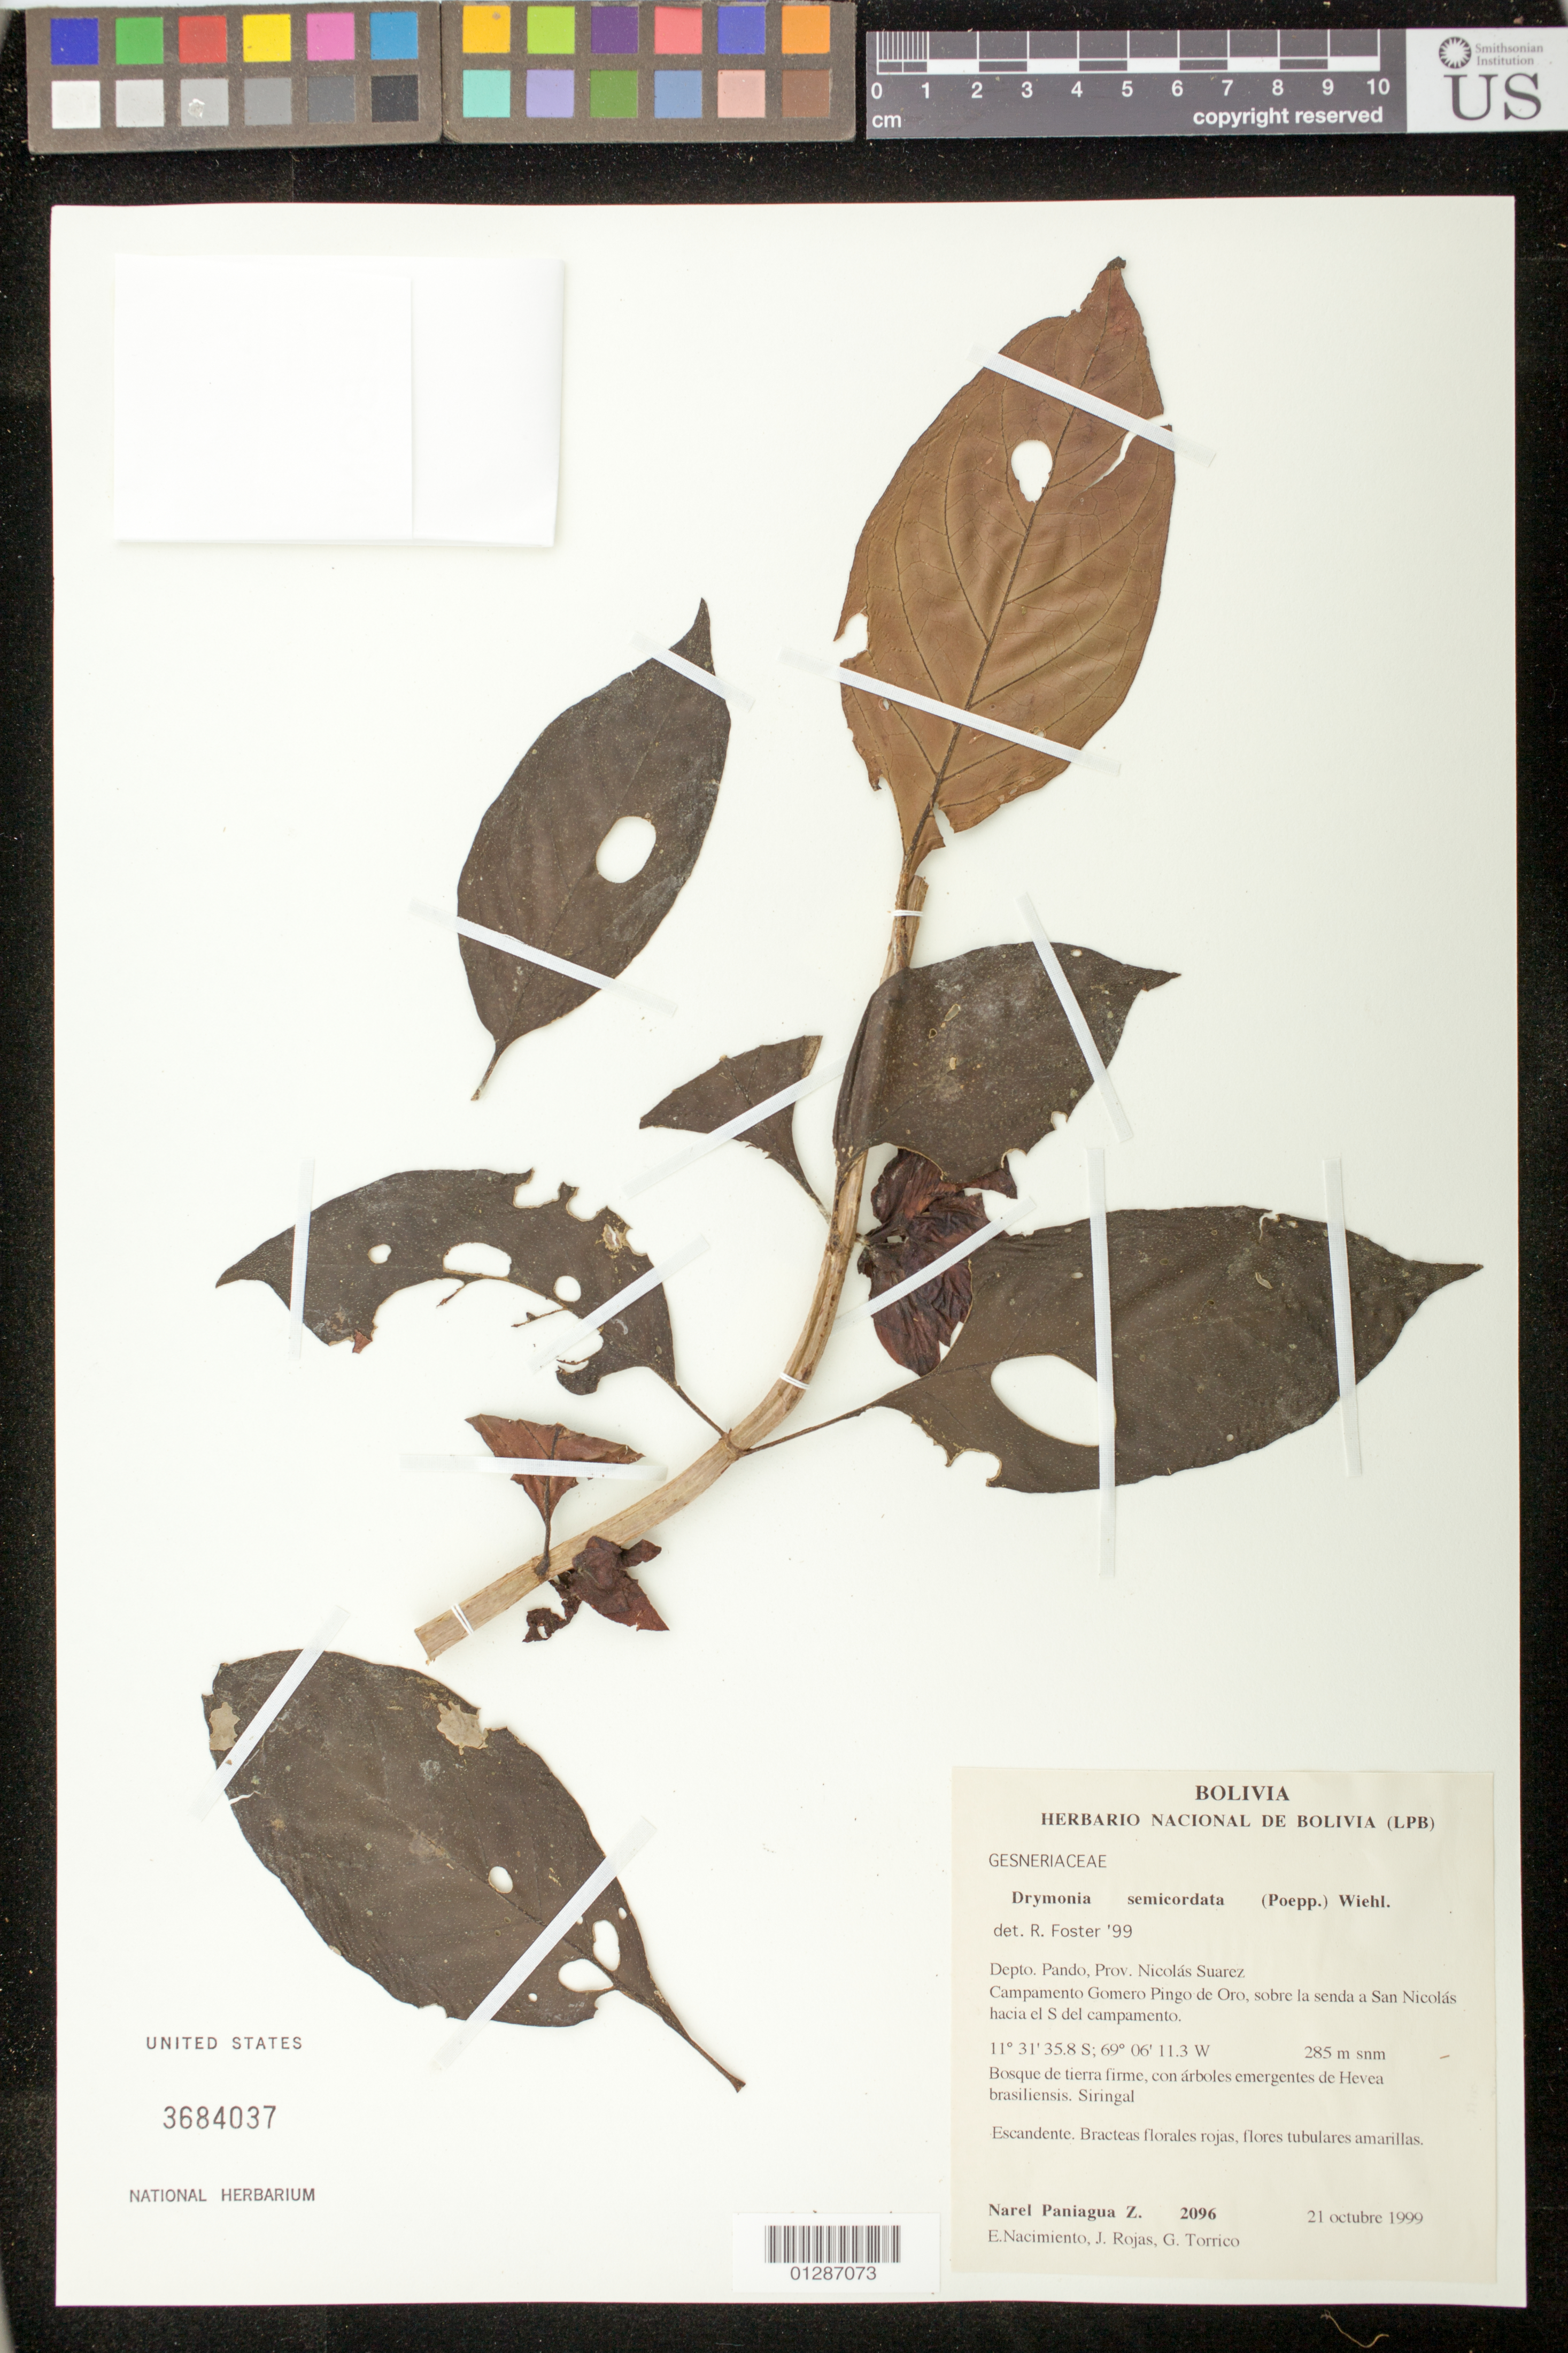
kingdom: Plantae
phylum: Tracheophyta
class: Magnoliopsida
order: Lamiales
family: Gesneriaceae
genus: Drymonia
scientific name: Drymonia semicordata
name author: (Poepp.) Wiehler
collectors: N. Paniagua Zambrana, E. Nacimiento, J. Rojas & G. Torrico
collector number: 2096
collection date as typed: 21 Oct 1999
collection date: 1999-10-21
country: Bolivia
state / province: Pando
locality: Prov. Nicolas Suarez.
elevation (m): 285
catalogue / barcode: US 3684037